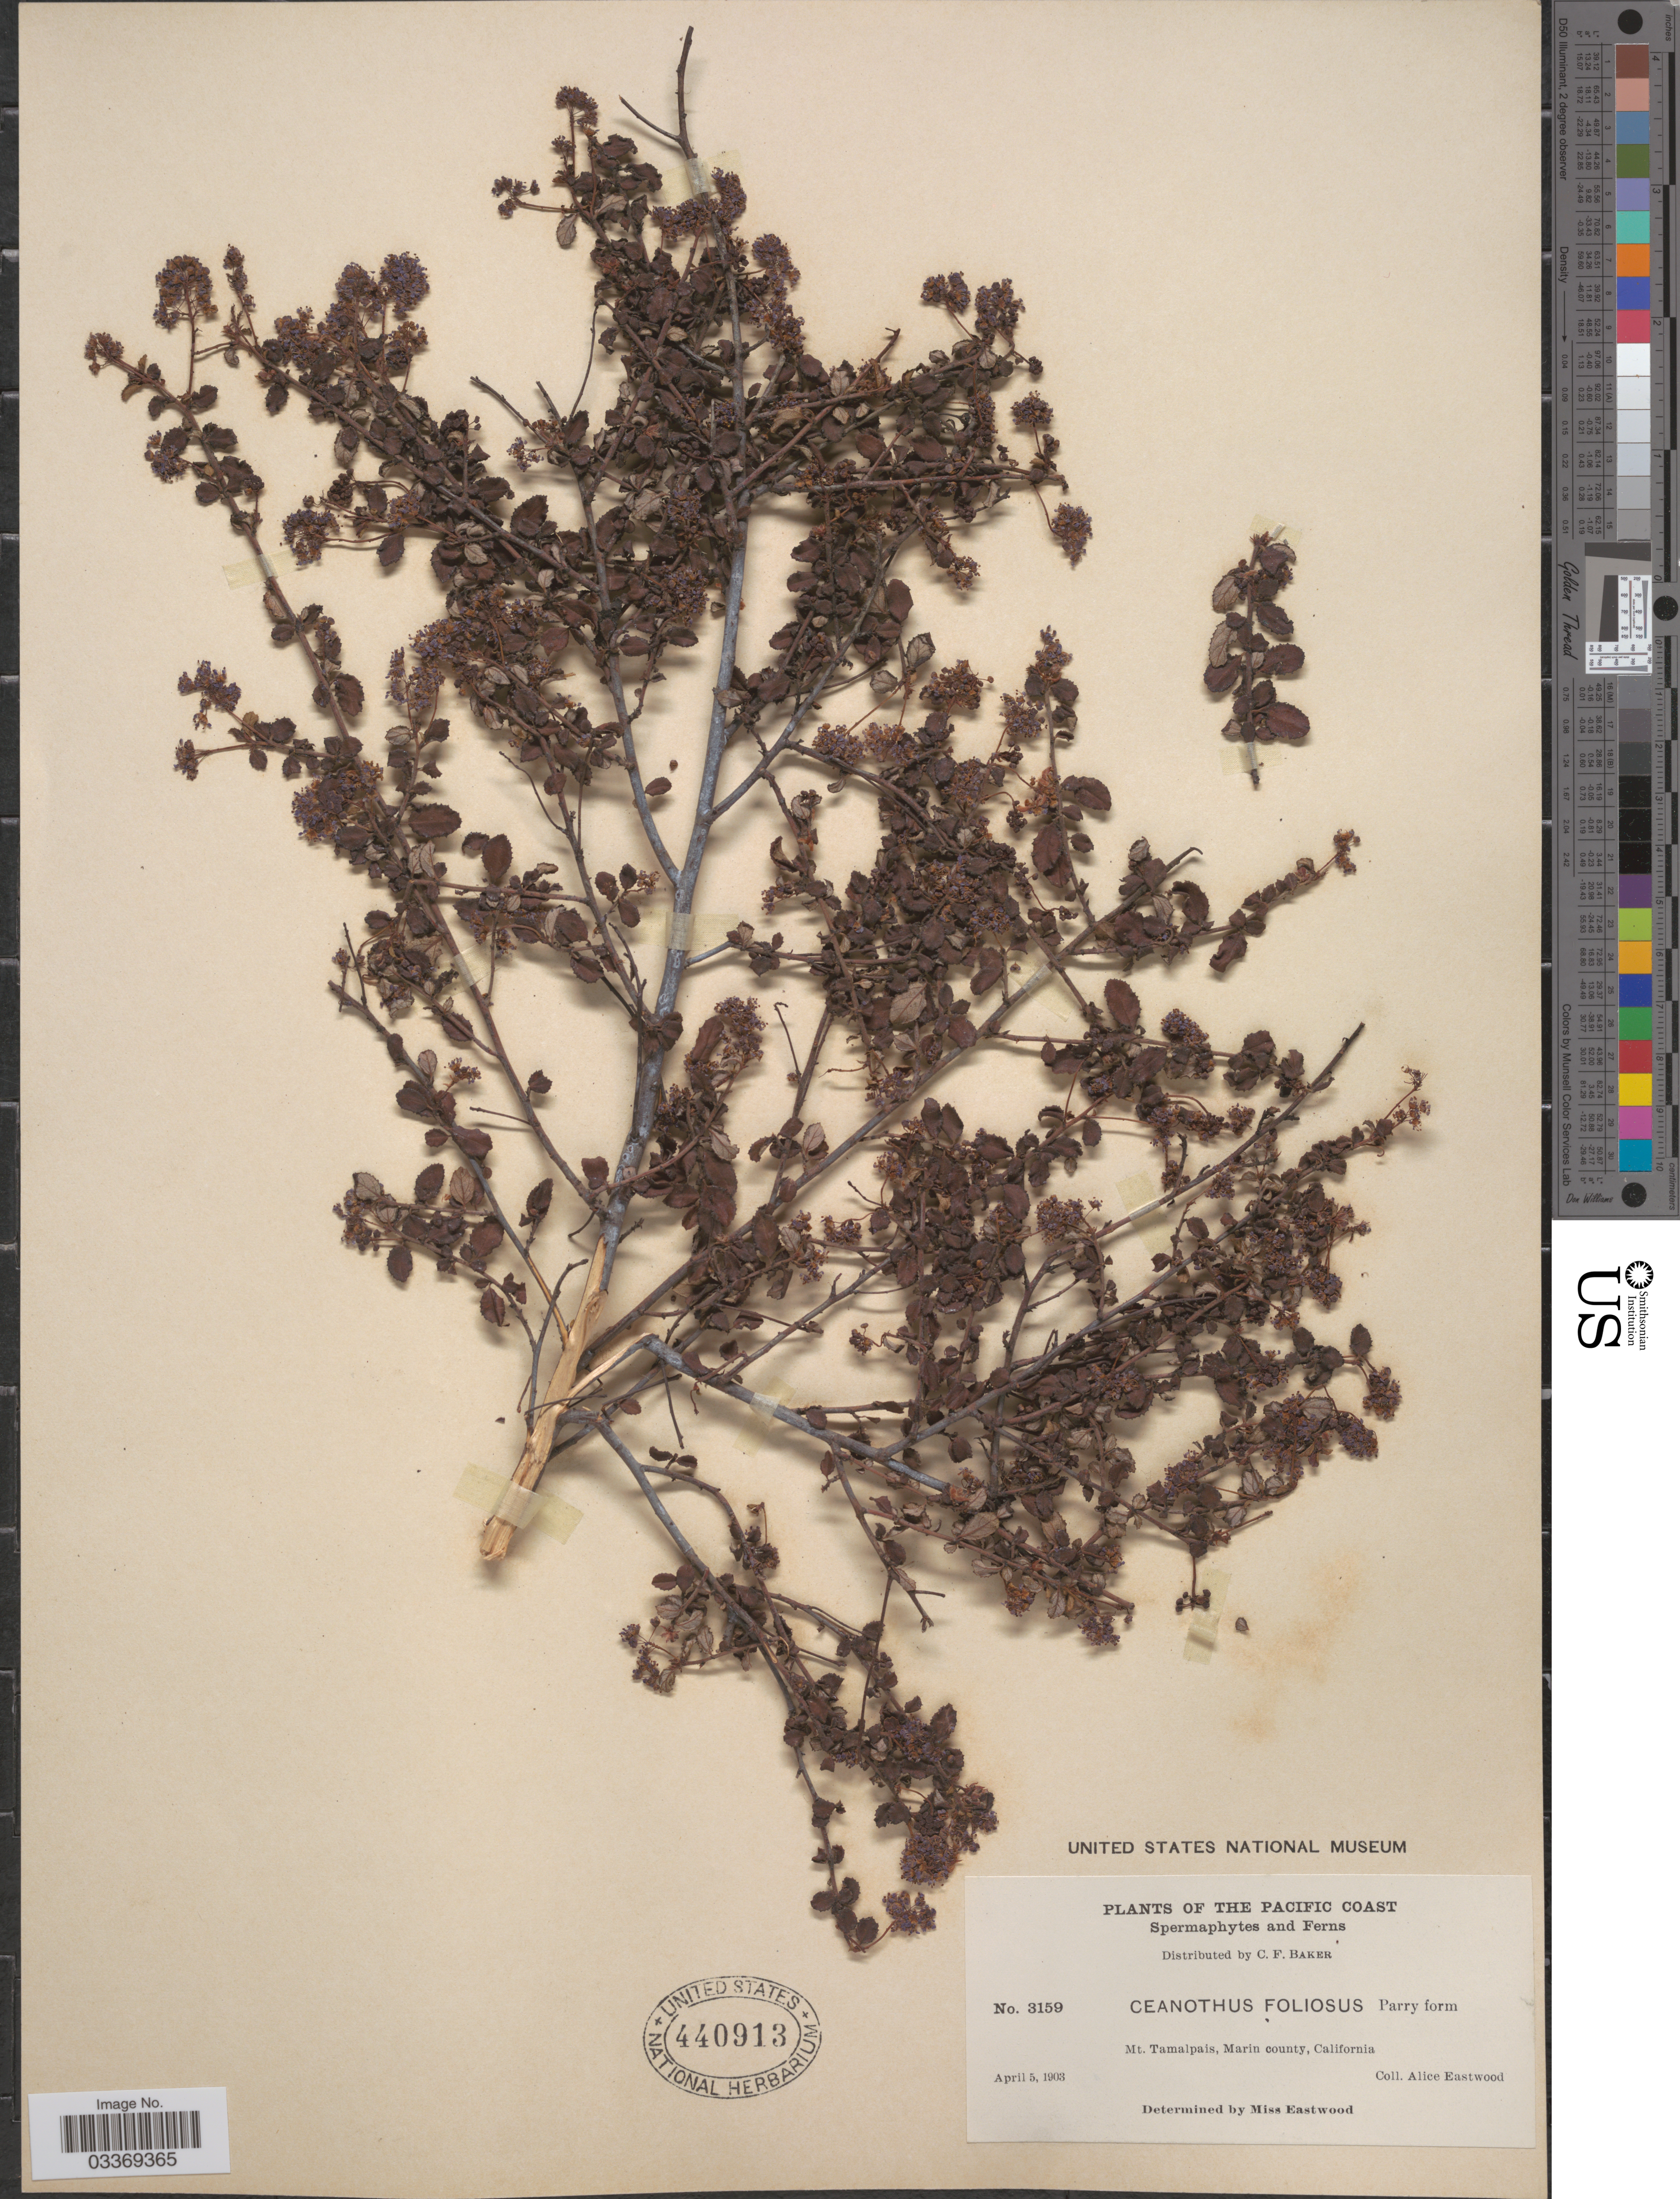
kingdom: Plantae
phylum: Tracheophyta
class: Magnoliopsida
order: Rosales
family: Rhamnaceae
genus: Ceanothus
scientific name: Ceanothus foliosus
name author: Parry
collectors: A. Eastwood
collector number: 3159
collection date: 1903-04-05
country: United States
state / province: California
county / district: Marin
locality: The Pacific Coast. Mt. Tamalpais, Marin county.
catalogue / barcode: US 440913